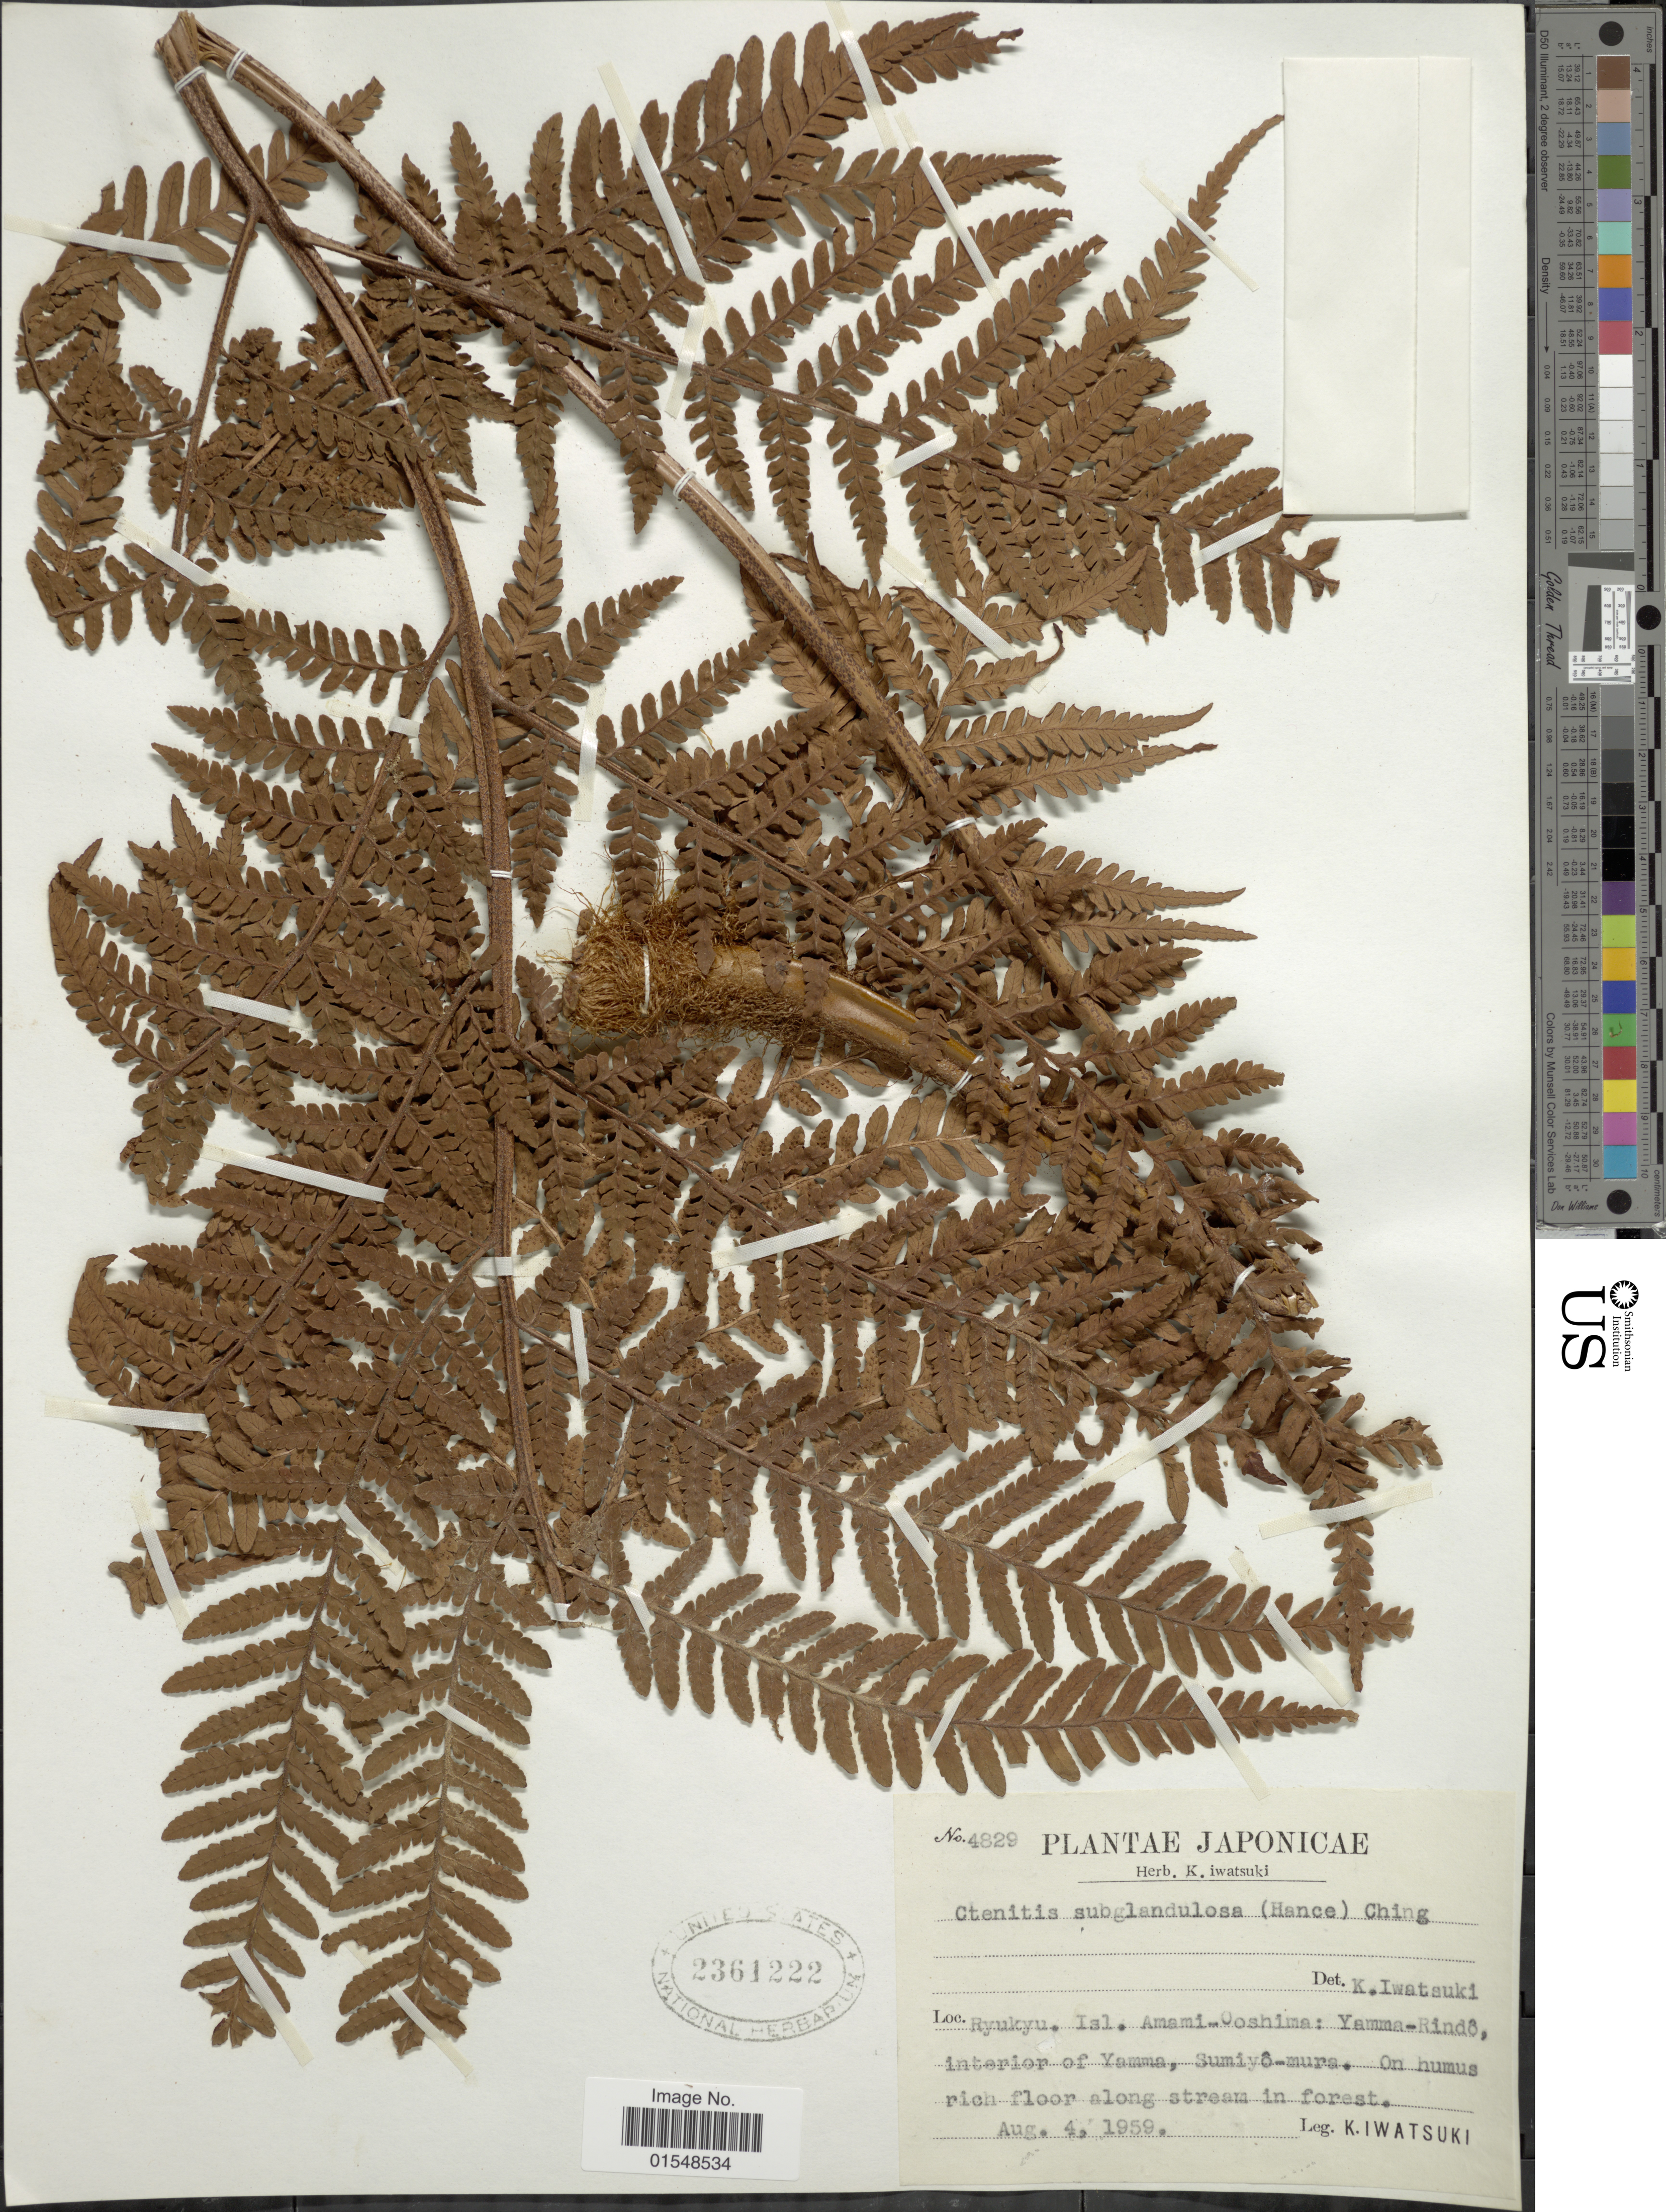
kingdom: Plantae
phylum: Tracheophyta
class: Polypodiopsida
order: Polypodiales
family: Dryopteridaceae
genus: Ctenitis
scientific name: Ctenitis subglandulosa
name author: (Hance) Ching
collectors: K. Iwatsuki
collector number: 4829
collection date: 1959-08-04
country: Japan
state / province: Okinawa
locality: Ryukyu. Isl. Amami- Ooshima: Yamma- Rindô, interior of Yamma, Sumiyô- mura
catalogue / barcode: US 2361222